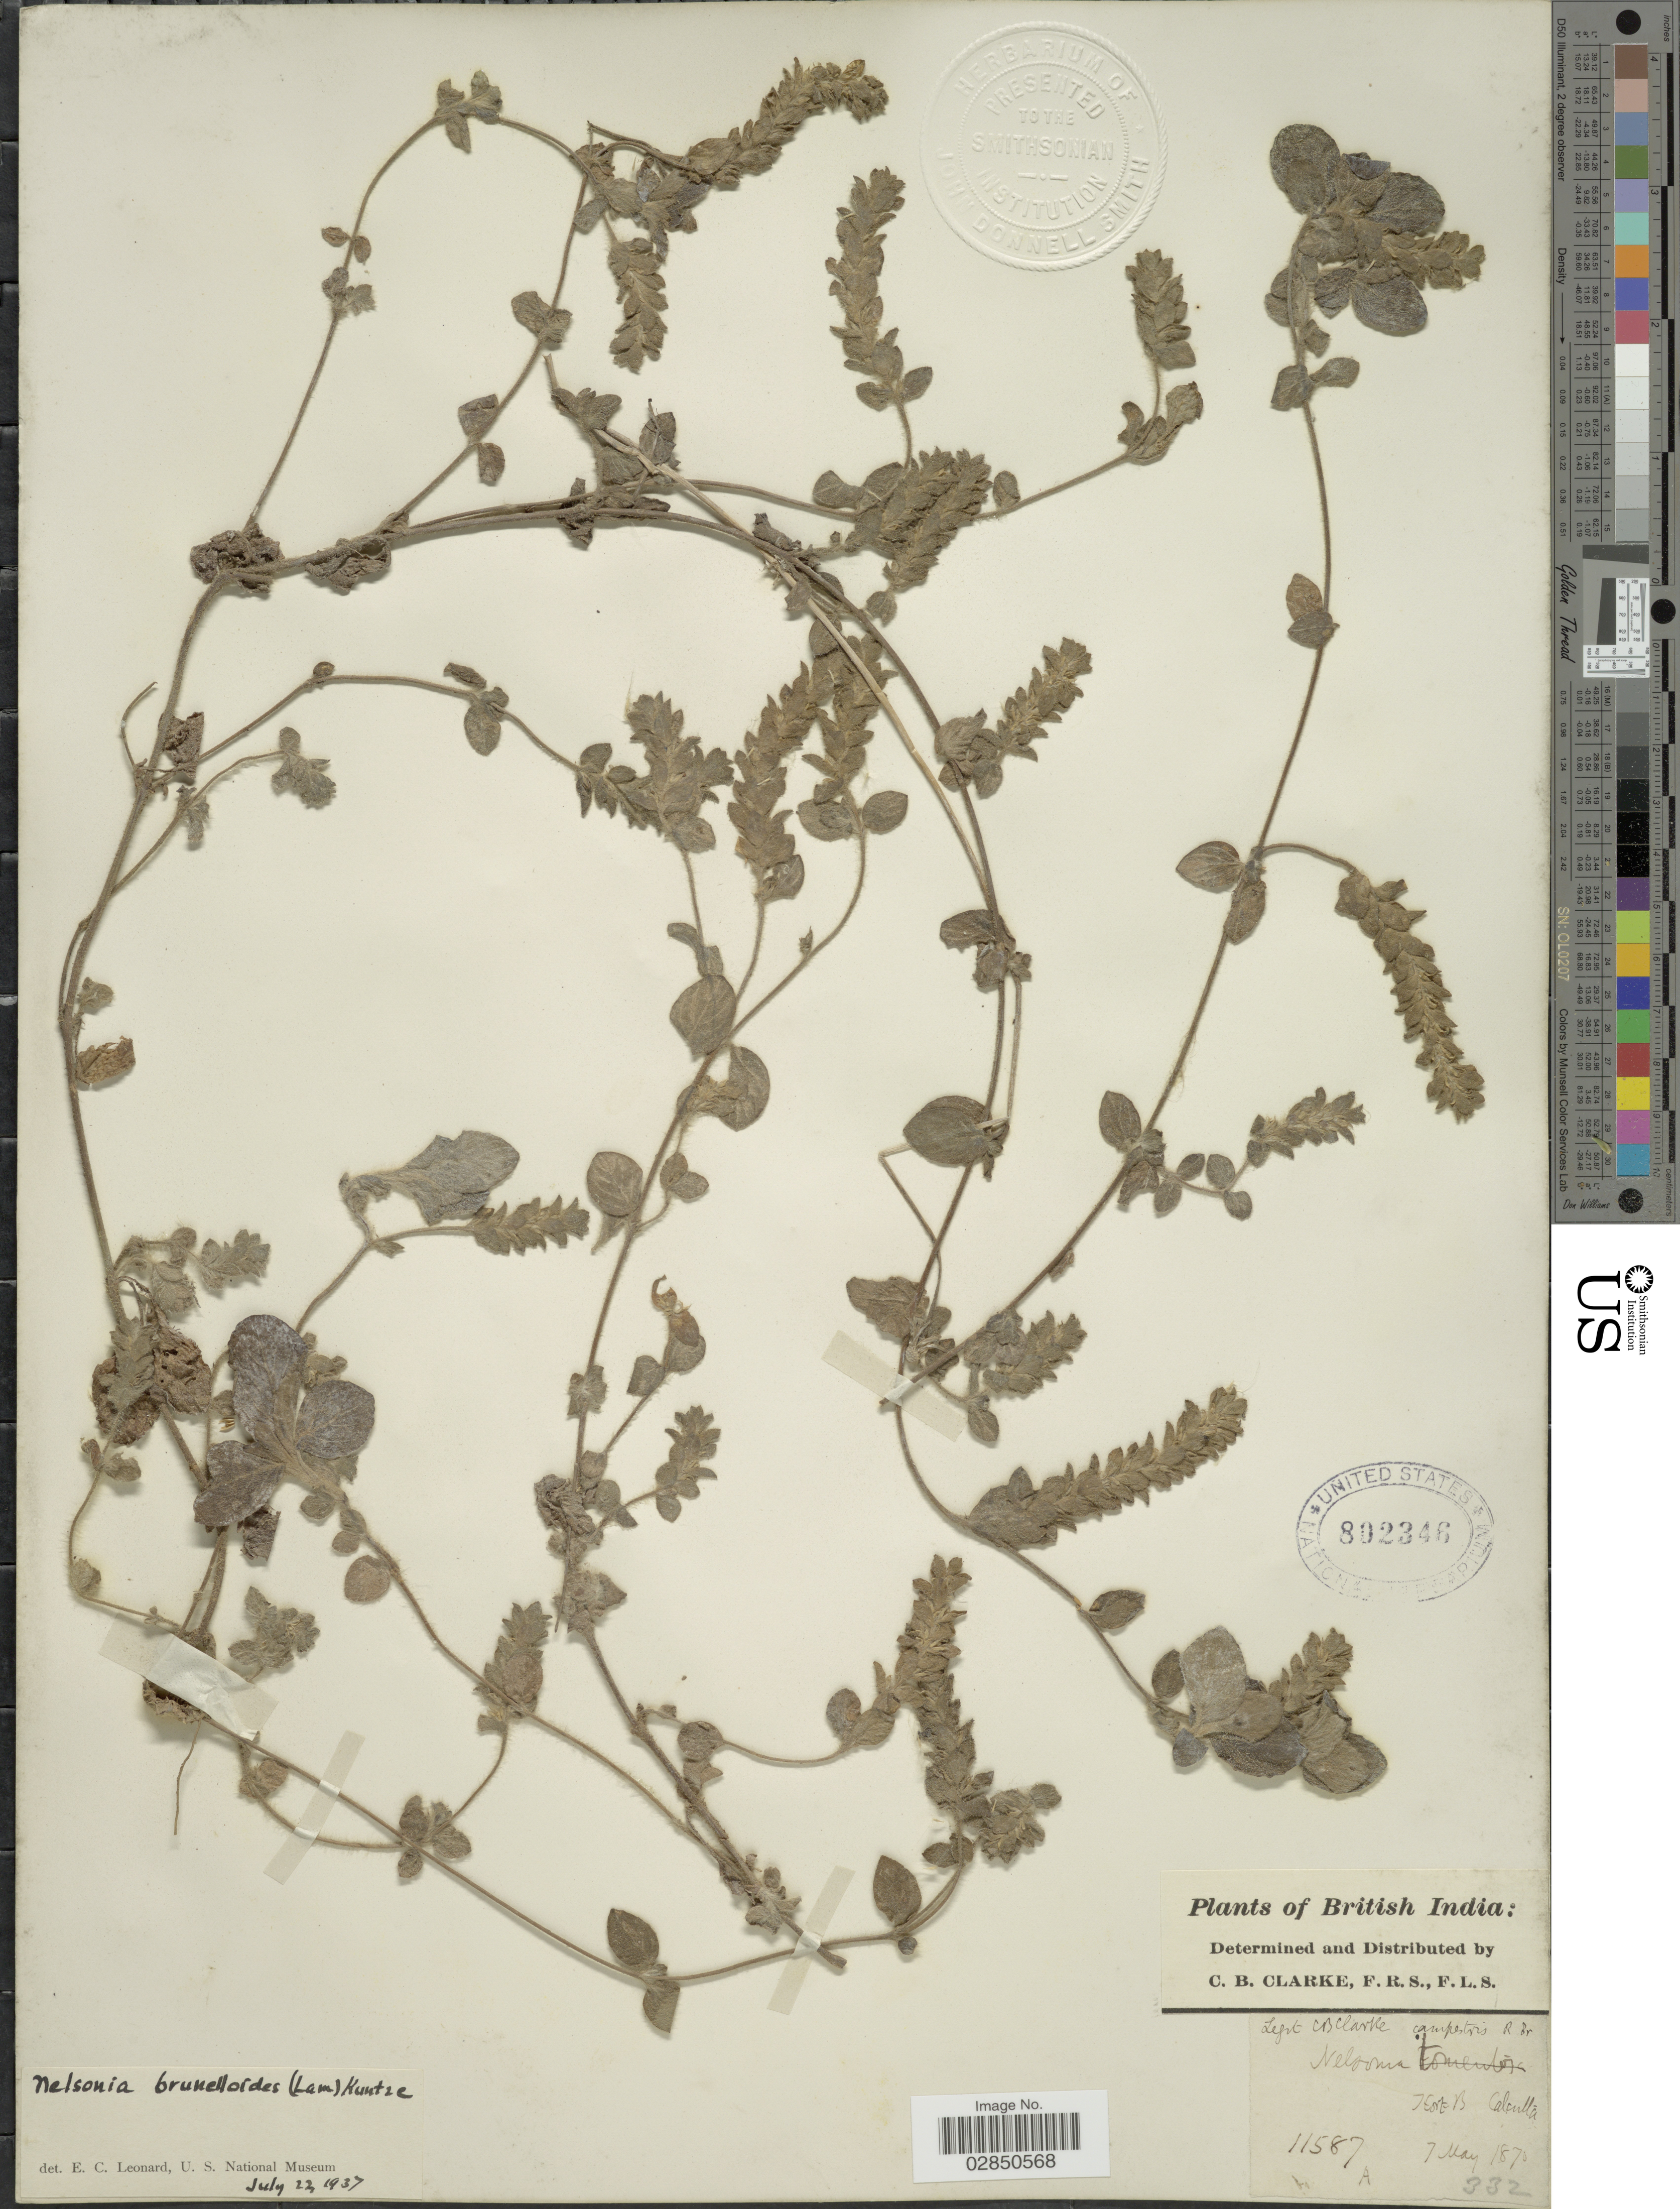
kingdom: Plantae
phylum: Tracheophyta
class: Magnoliopsida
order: Lamiales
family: Acanthaceae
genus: Nelsonia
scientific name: Nelsonia brunelloides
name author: (Lam.) Kuntze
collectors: C. B. Clarke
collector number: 11587 A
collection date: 1870-05-07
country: India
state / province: West Bengal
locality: British India, Hort B., Calcutta.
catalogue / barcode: US 802346